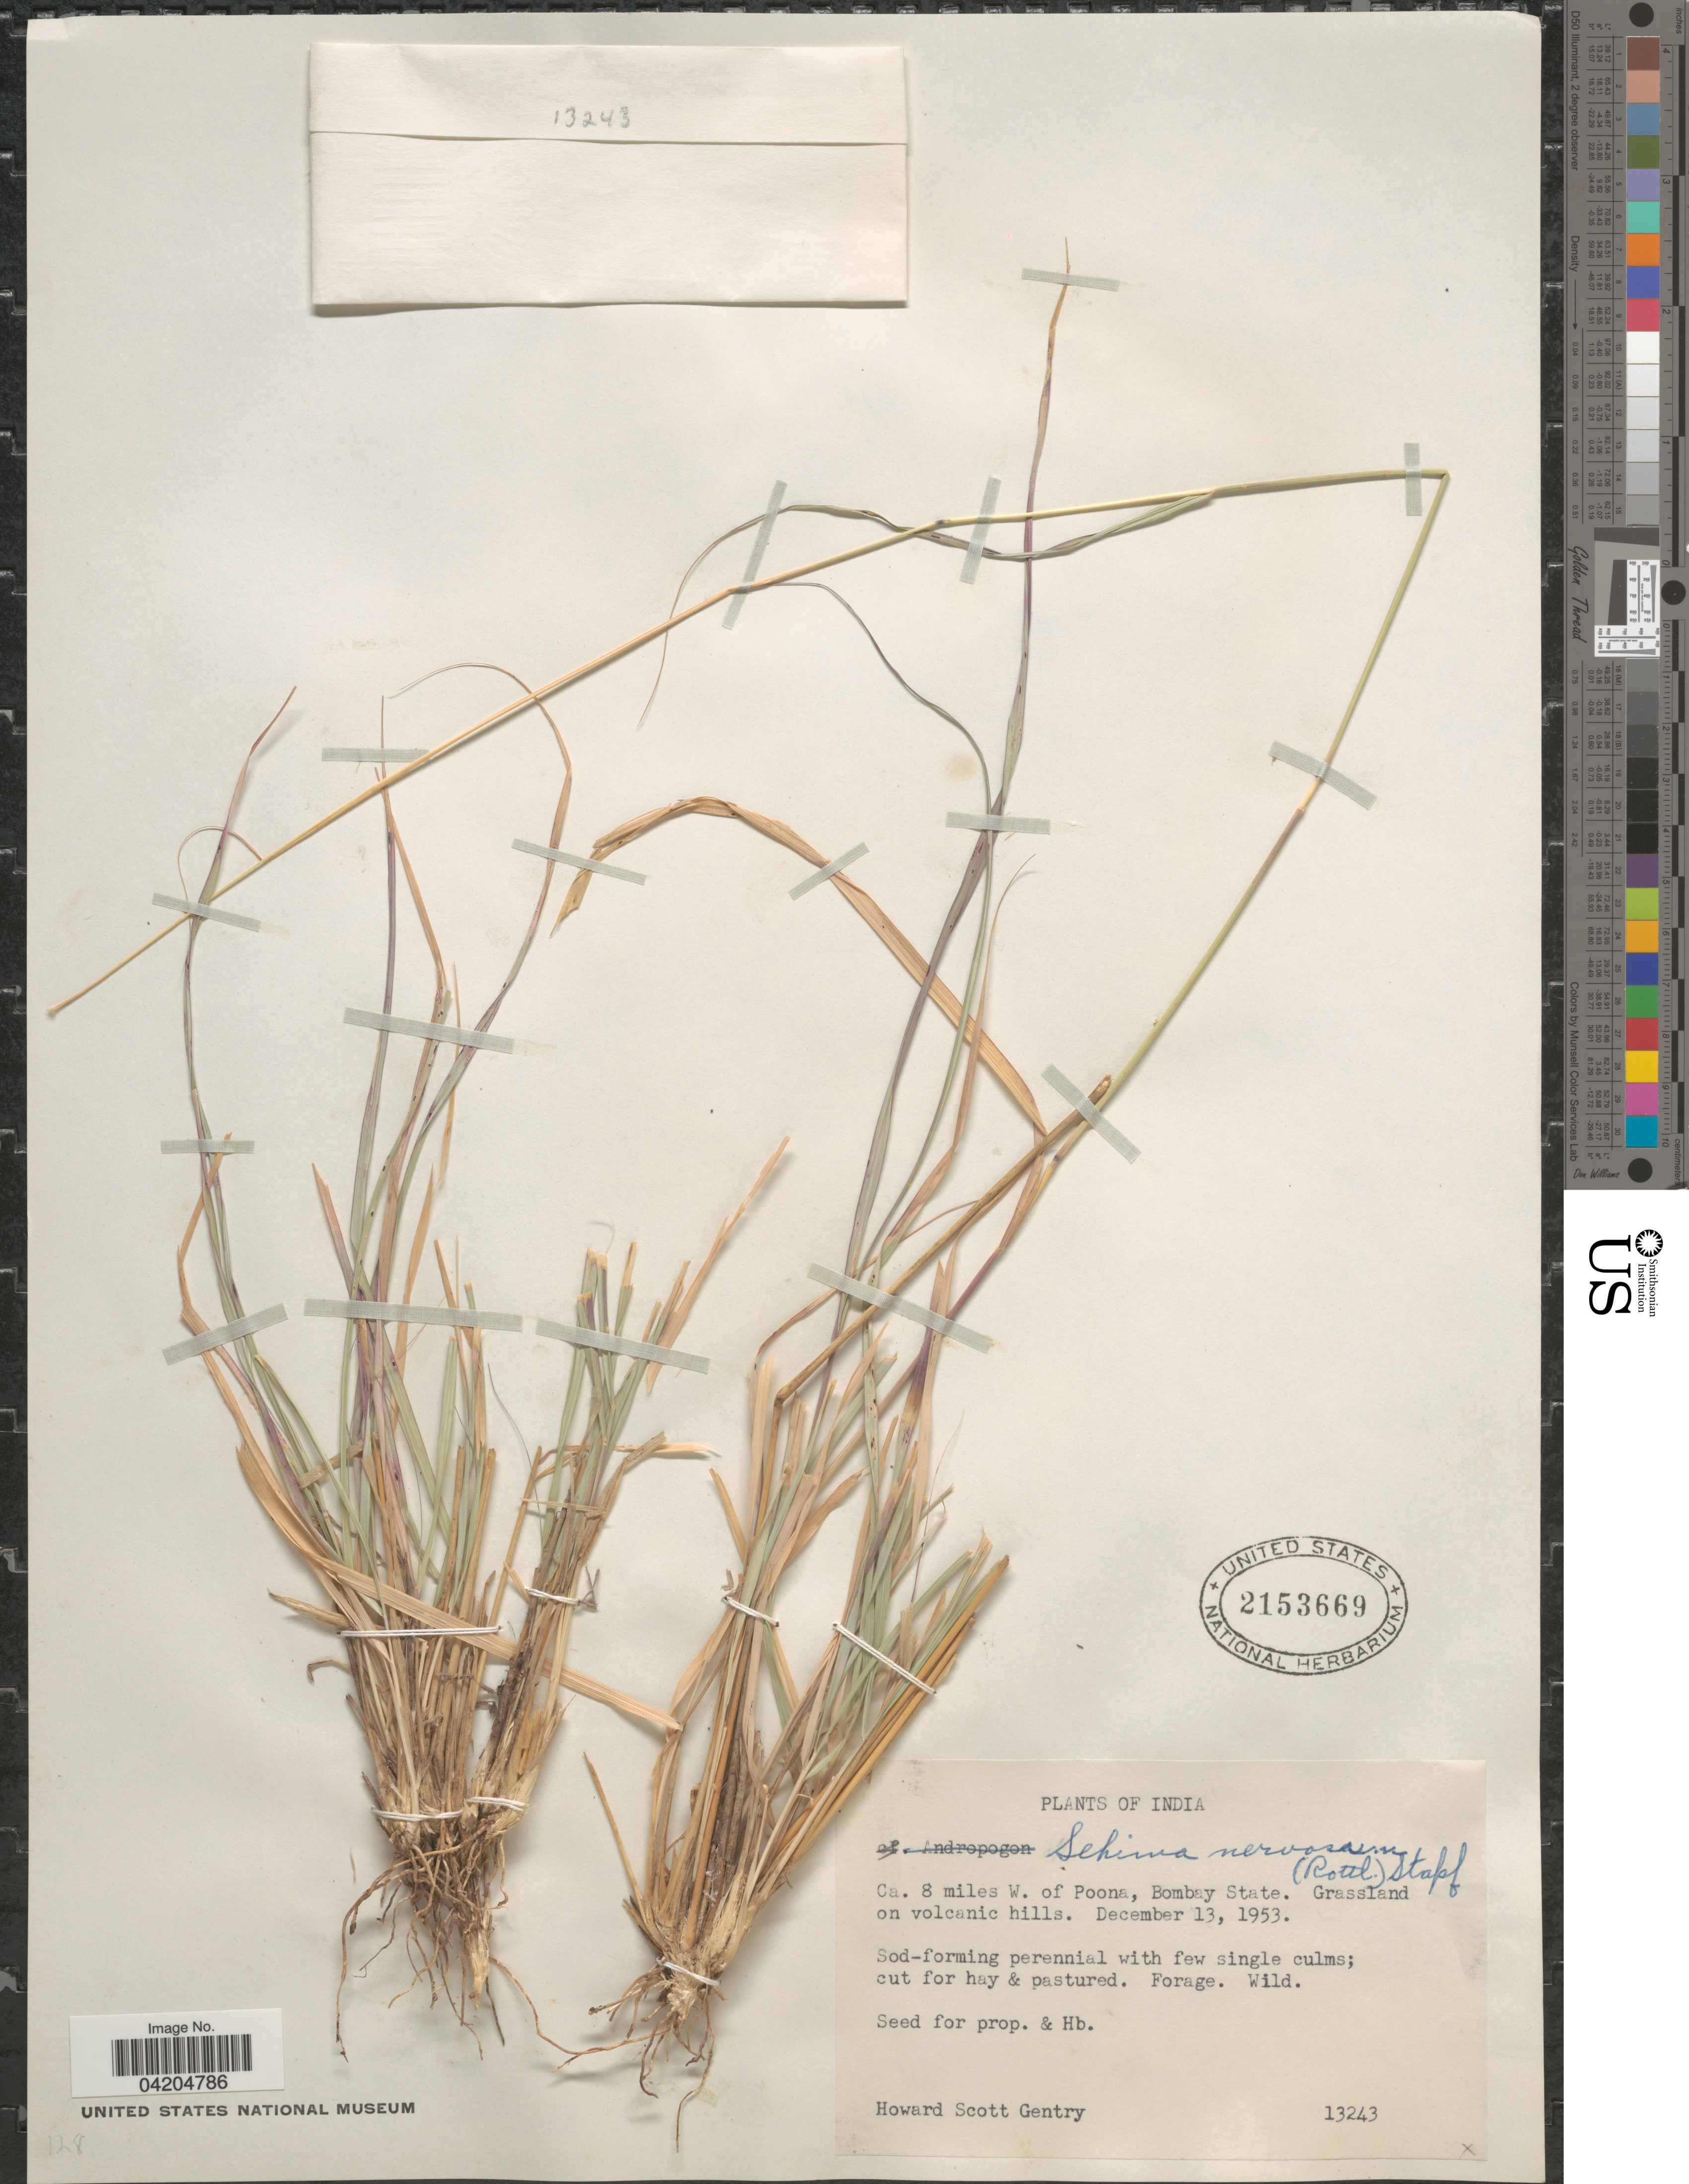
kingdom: Plantae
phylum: Tracheophyta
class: Liliopsida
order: Poales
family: Poaceae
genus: Sehima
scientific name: Sehima nervosa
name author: Stapf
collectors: H. S. Gentry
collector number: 13243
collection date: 1953-12-13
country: India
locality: Ca. 8 miles W. of Poona, Bombay State.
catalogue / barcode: US 2153669